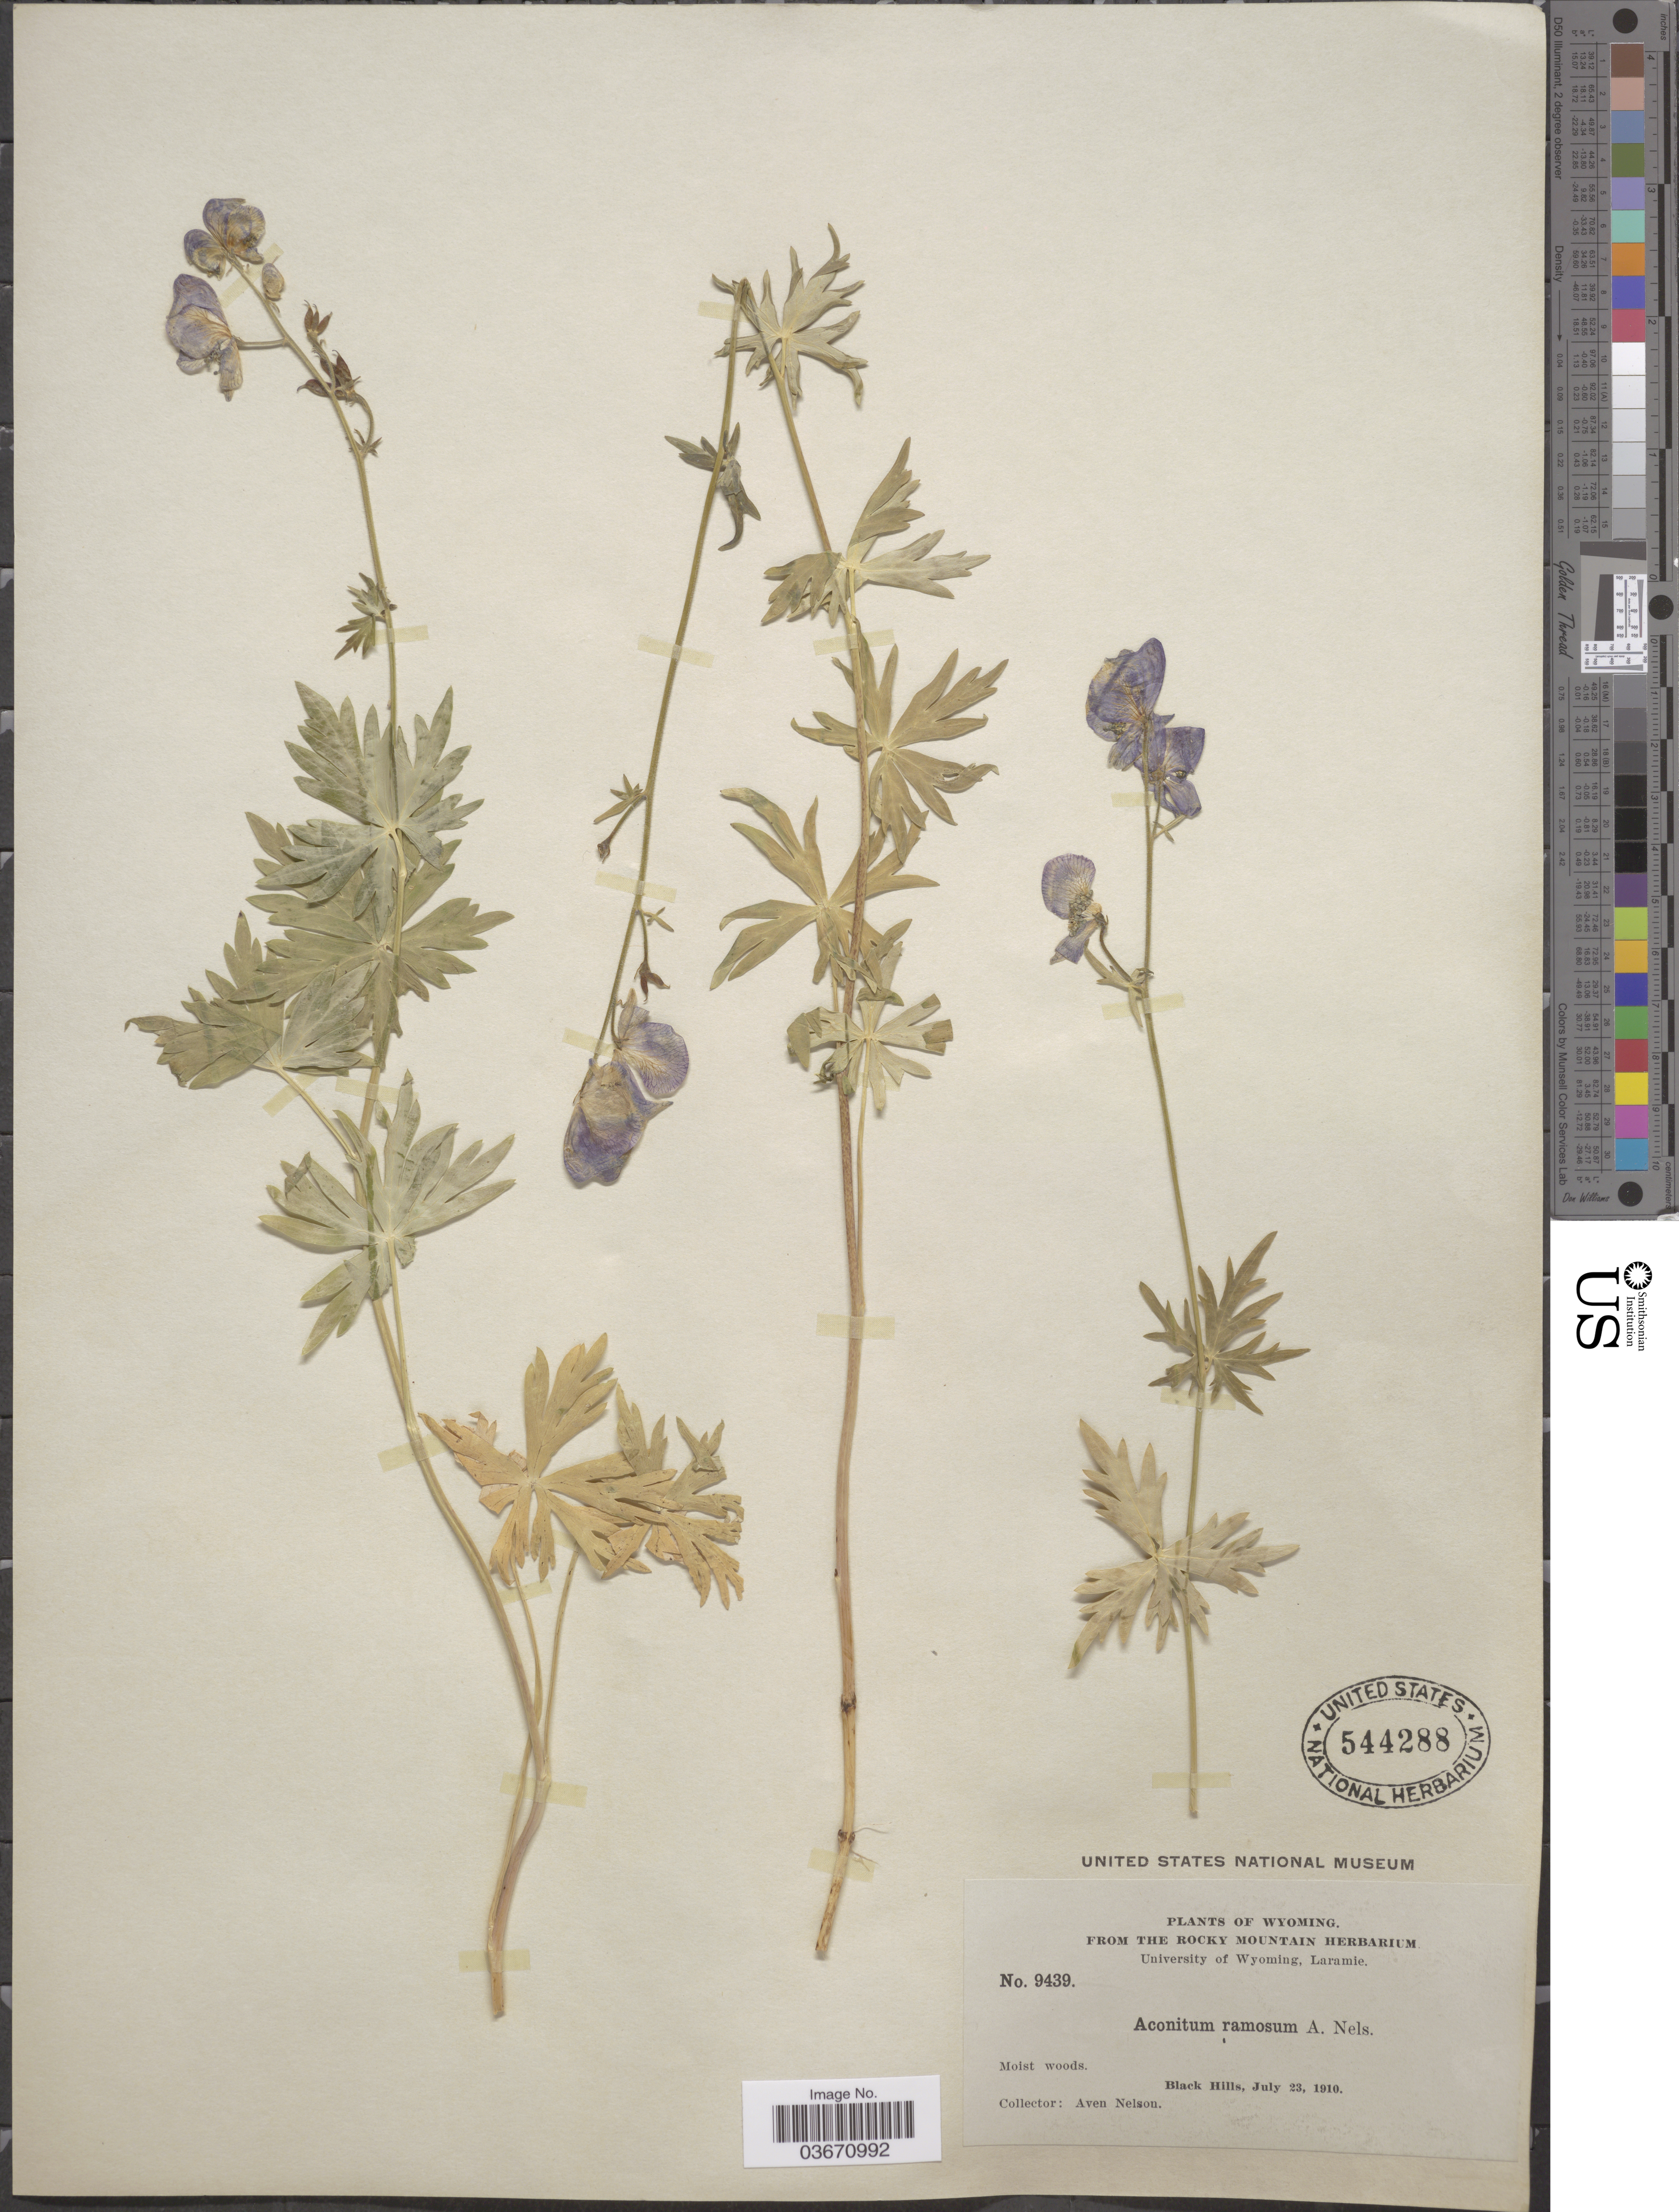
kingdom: Plantae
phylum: Tracheophyta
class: Magnoliopsida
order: Ranunculales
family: Ranunculaceae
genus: Aconitum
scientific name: Aconitum ramosum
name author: A. Nelson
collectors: A. Nelson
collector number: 9439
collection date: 1910-07-23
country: United States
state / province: Wyoming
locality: Black Hills.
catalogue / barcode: US 544288